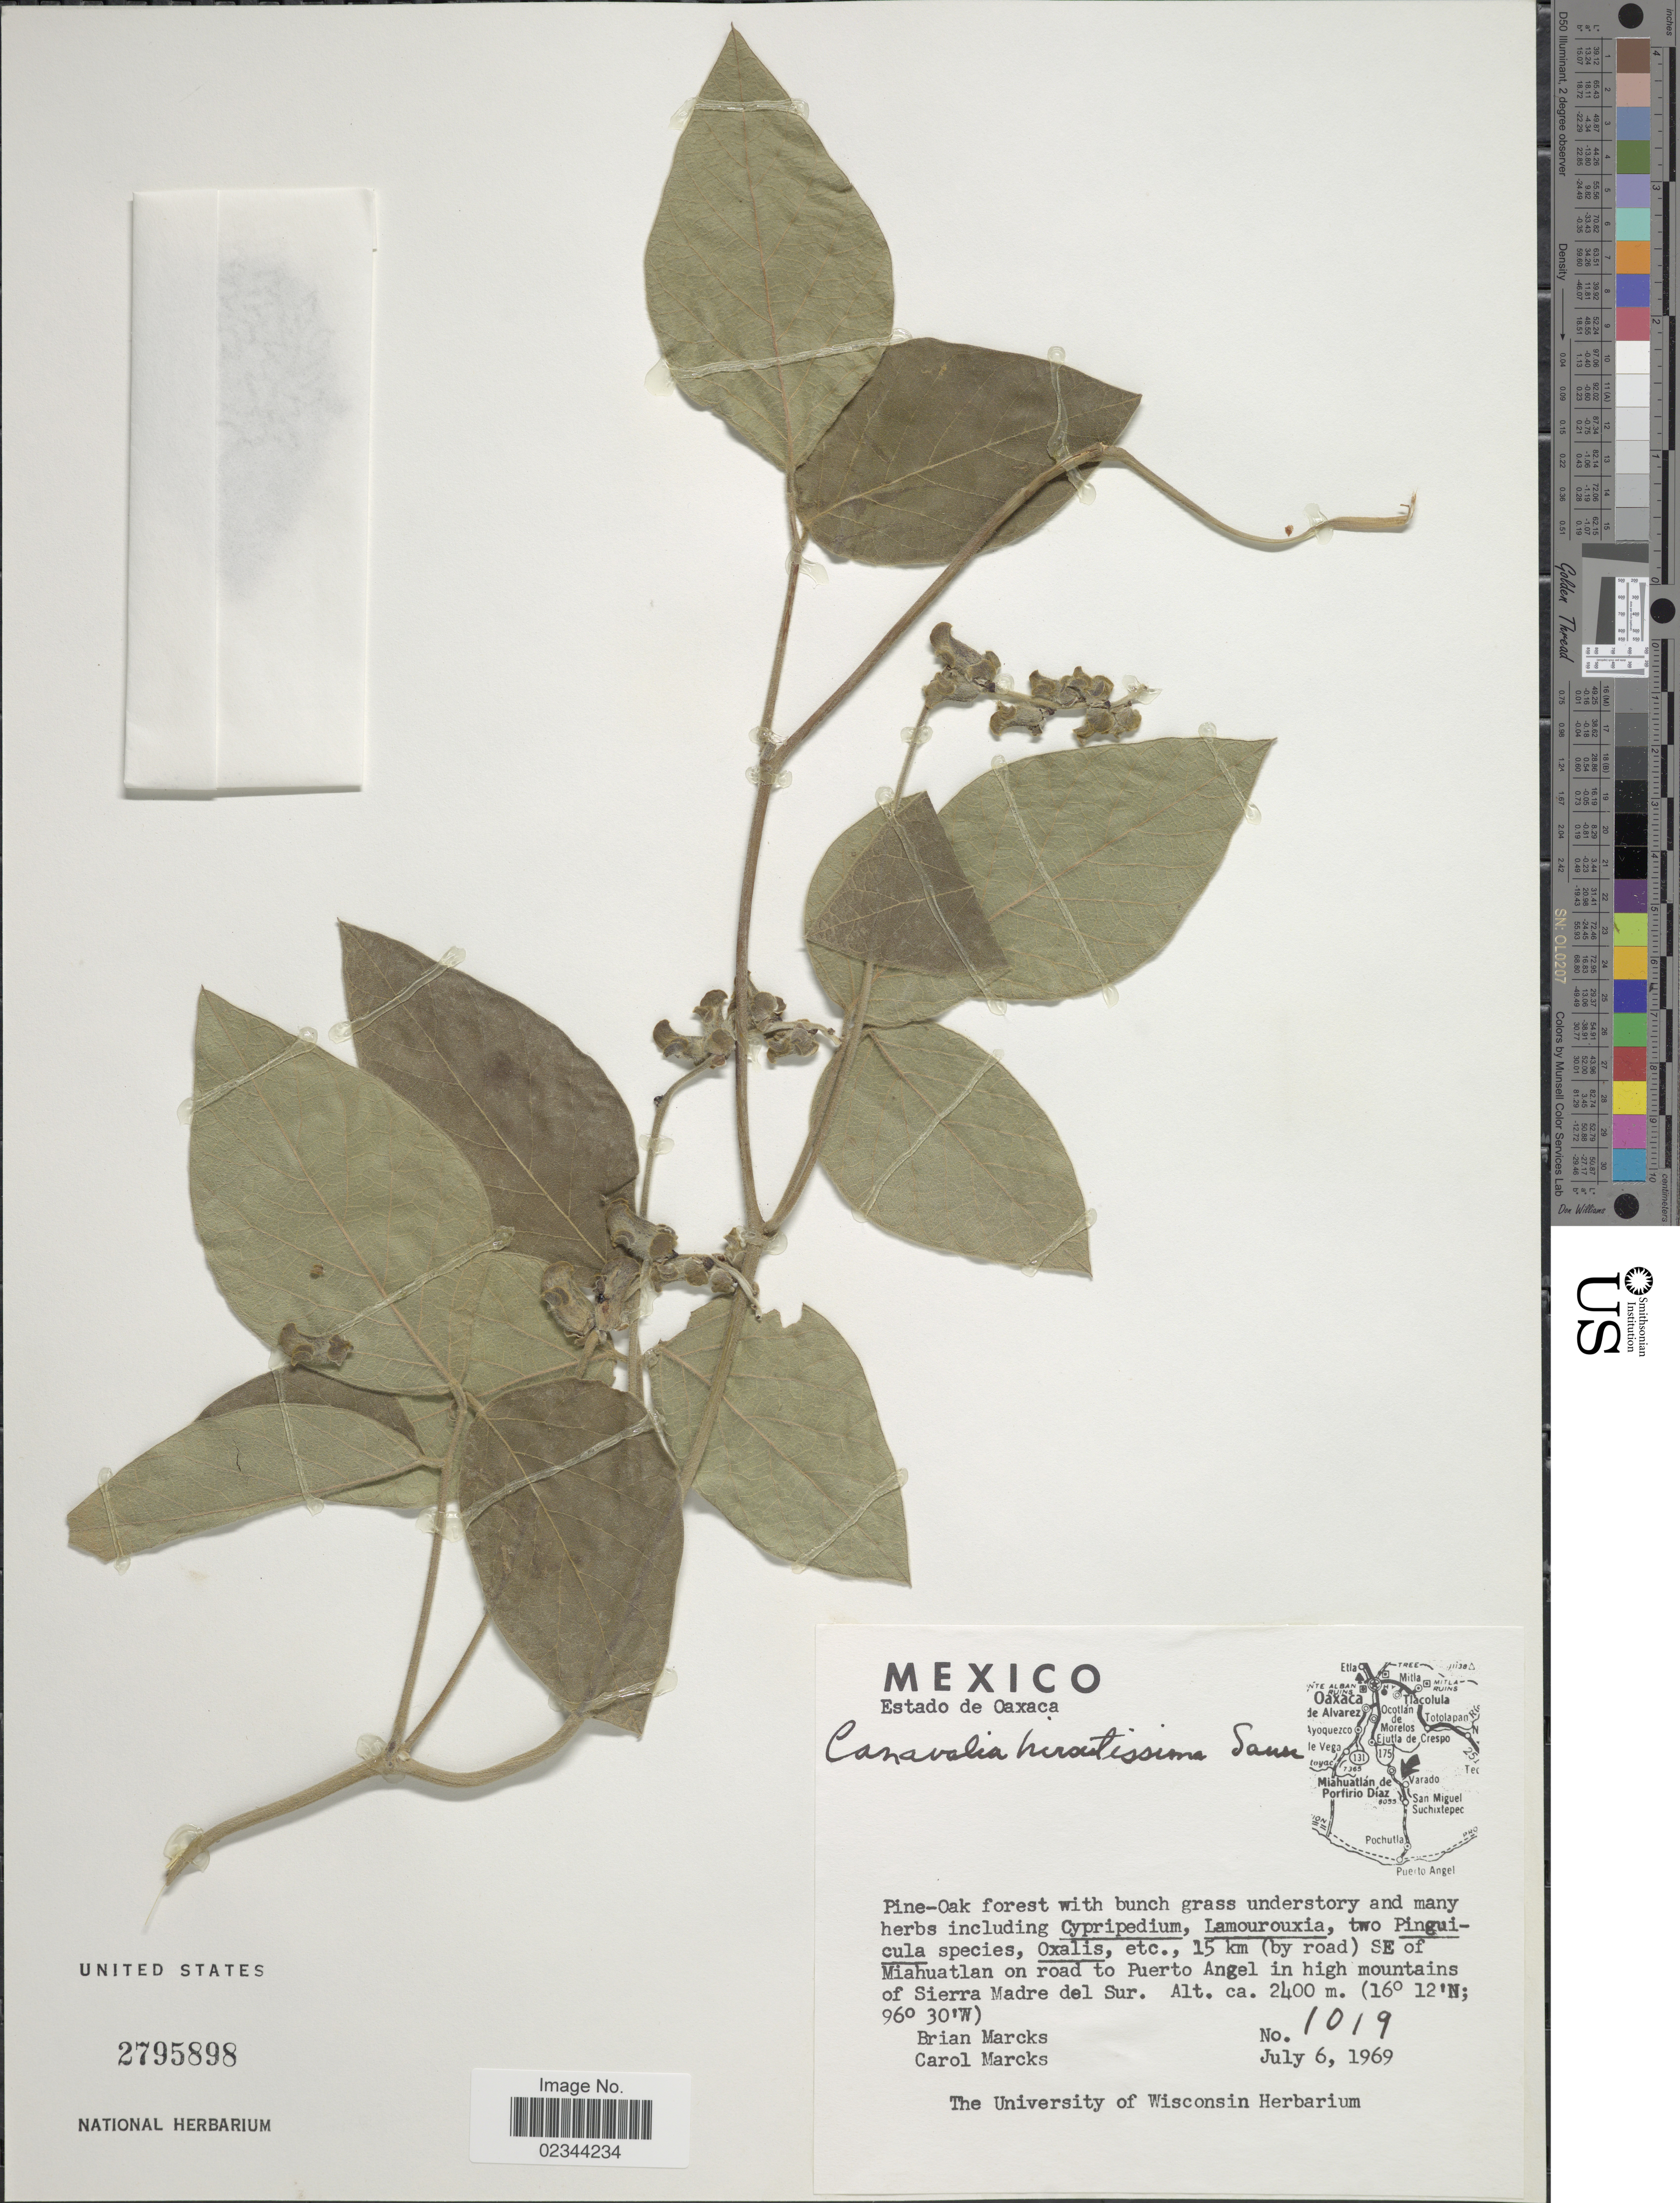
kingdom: Plantae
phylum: Tracheophyta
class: Magnoliopsida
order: Fabales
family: Fabaceae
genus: Canavalia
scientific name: Canavalia hirsutissima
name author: Sauer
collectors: B. Marcks & Marcks, C.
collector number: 1019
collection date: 1969-07-06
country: Mexico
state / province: Oaxaca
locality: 15 km (by road) SE of Miahuatlan on road to Puerto Angel in high mountains of Sierra Madre del Sur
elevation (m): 2400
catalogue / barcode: US 2795898